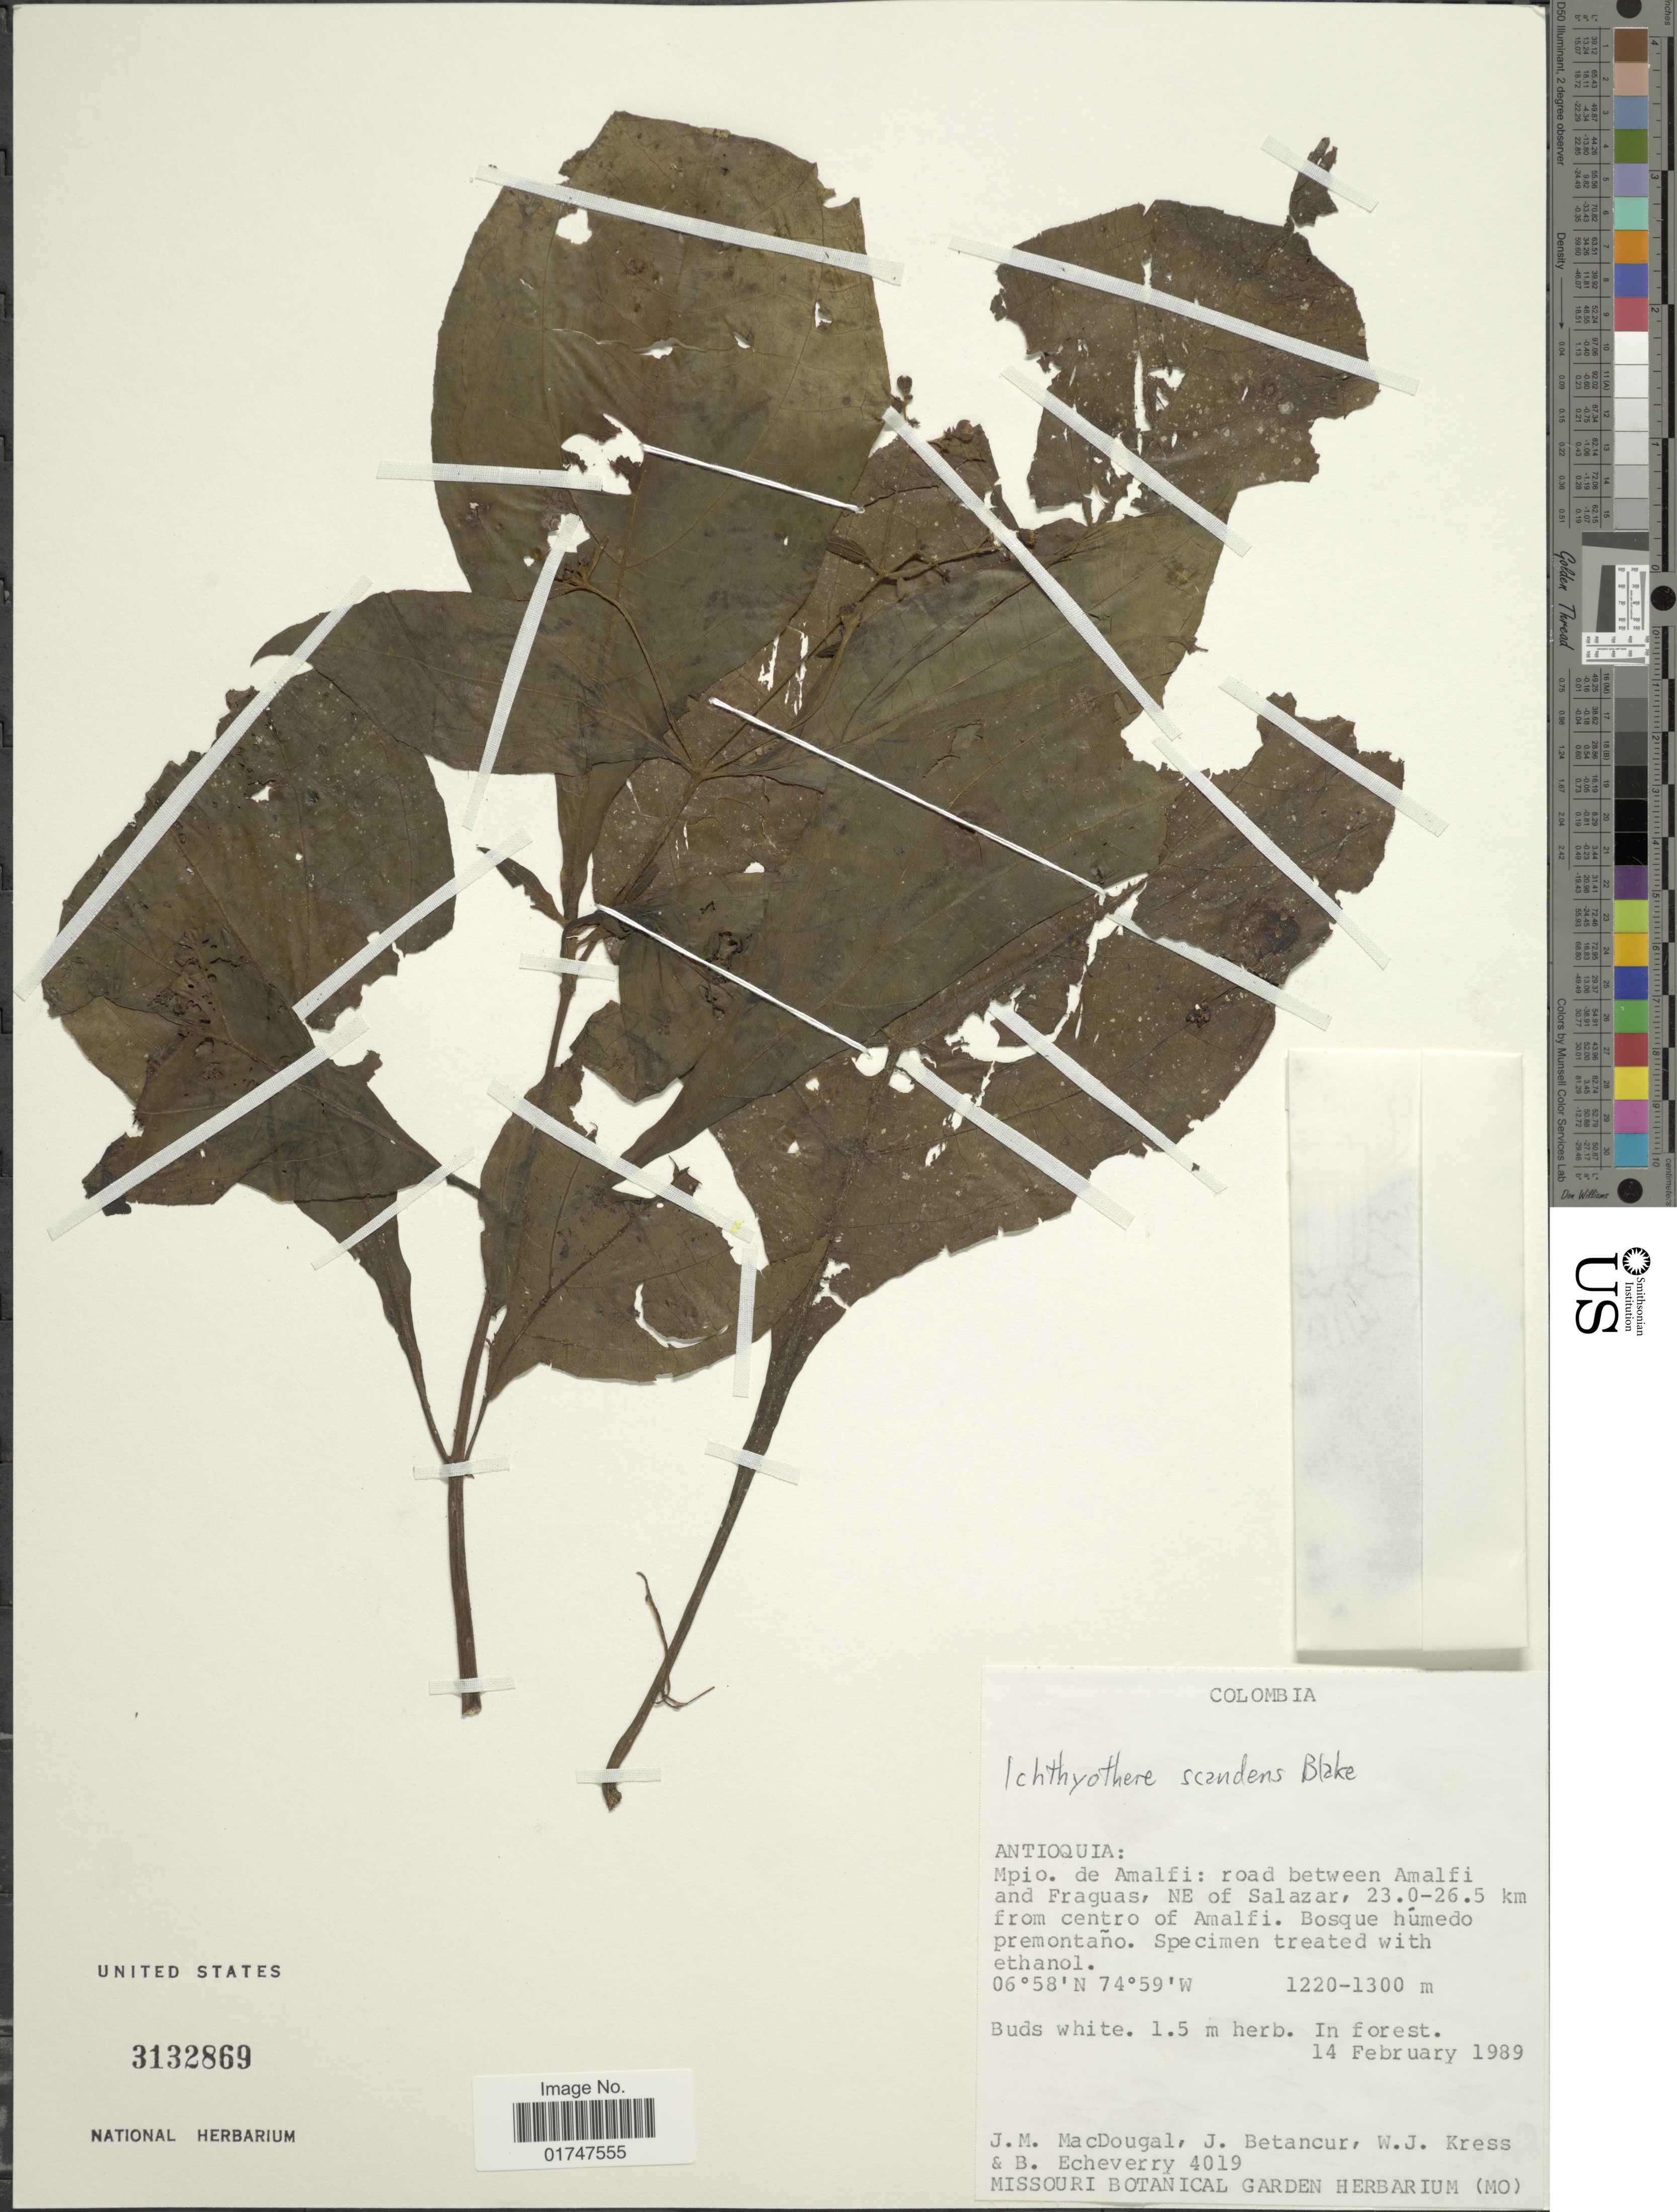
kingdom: Plantae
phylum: Tracheophyta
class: Magnoliopsida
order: Asterales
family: Asteraceae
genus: Ichthyothere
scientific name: Ichthyothere scandens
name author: S.F. Blake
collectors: J. M. MacDougal, J. Betancur, W. J. Kress & B. Echeverry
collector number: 4019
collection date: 1989-02-14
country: Colombia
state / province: Antioquia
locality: Antioquia: Mpio. de Amalfi: road between Amalfi and Fraguas, NE ofSalazar, 23.0-26.5 km from centro of Amalfi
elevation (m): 1220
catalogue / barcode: US 3132869